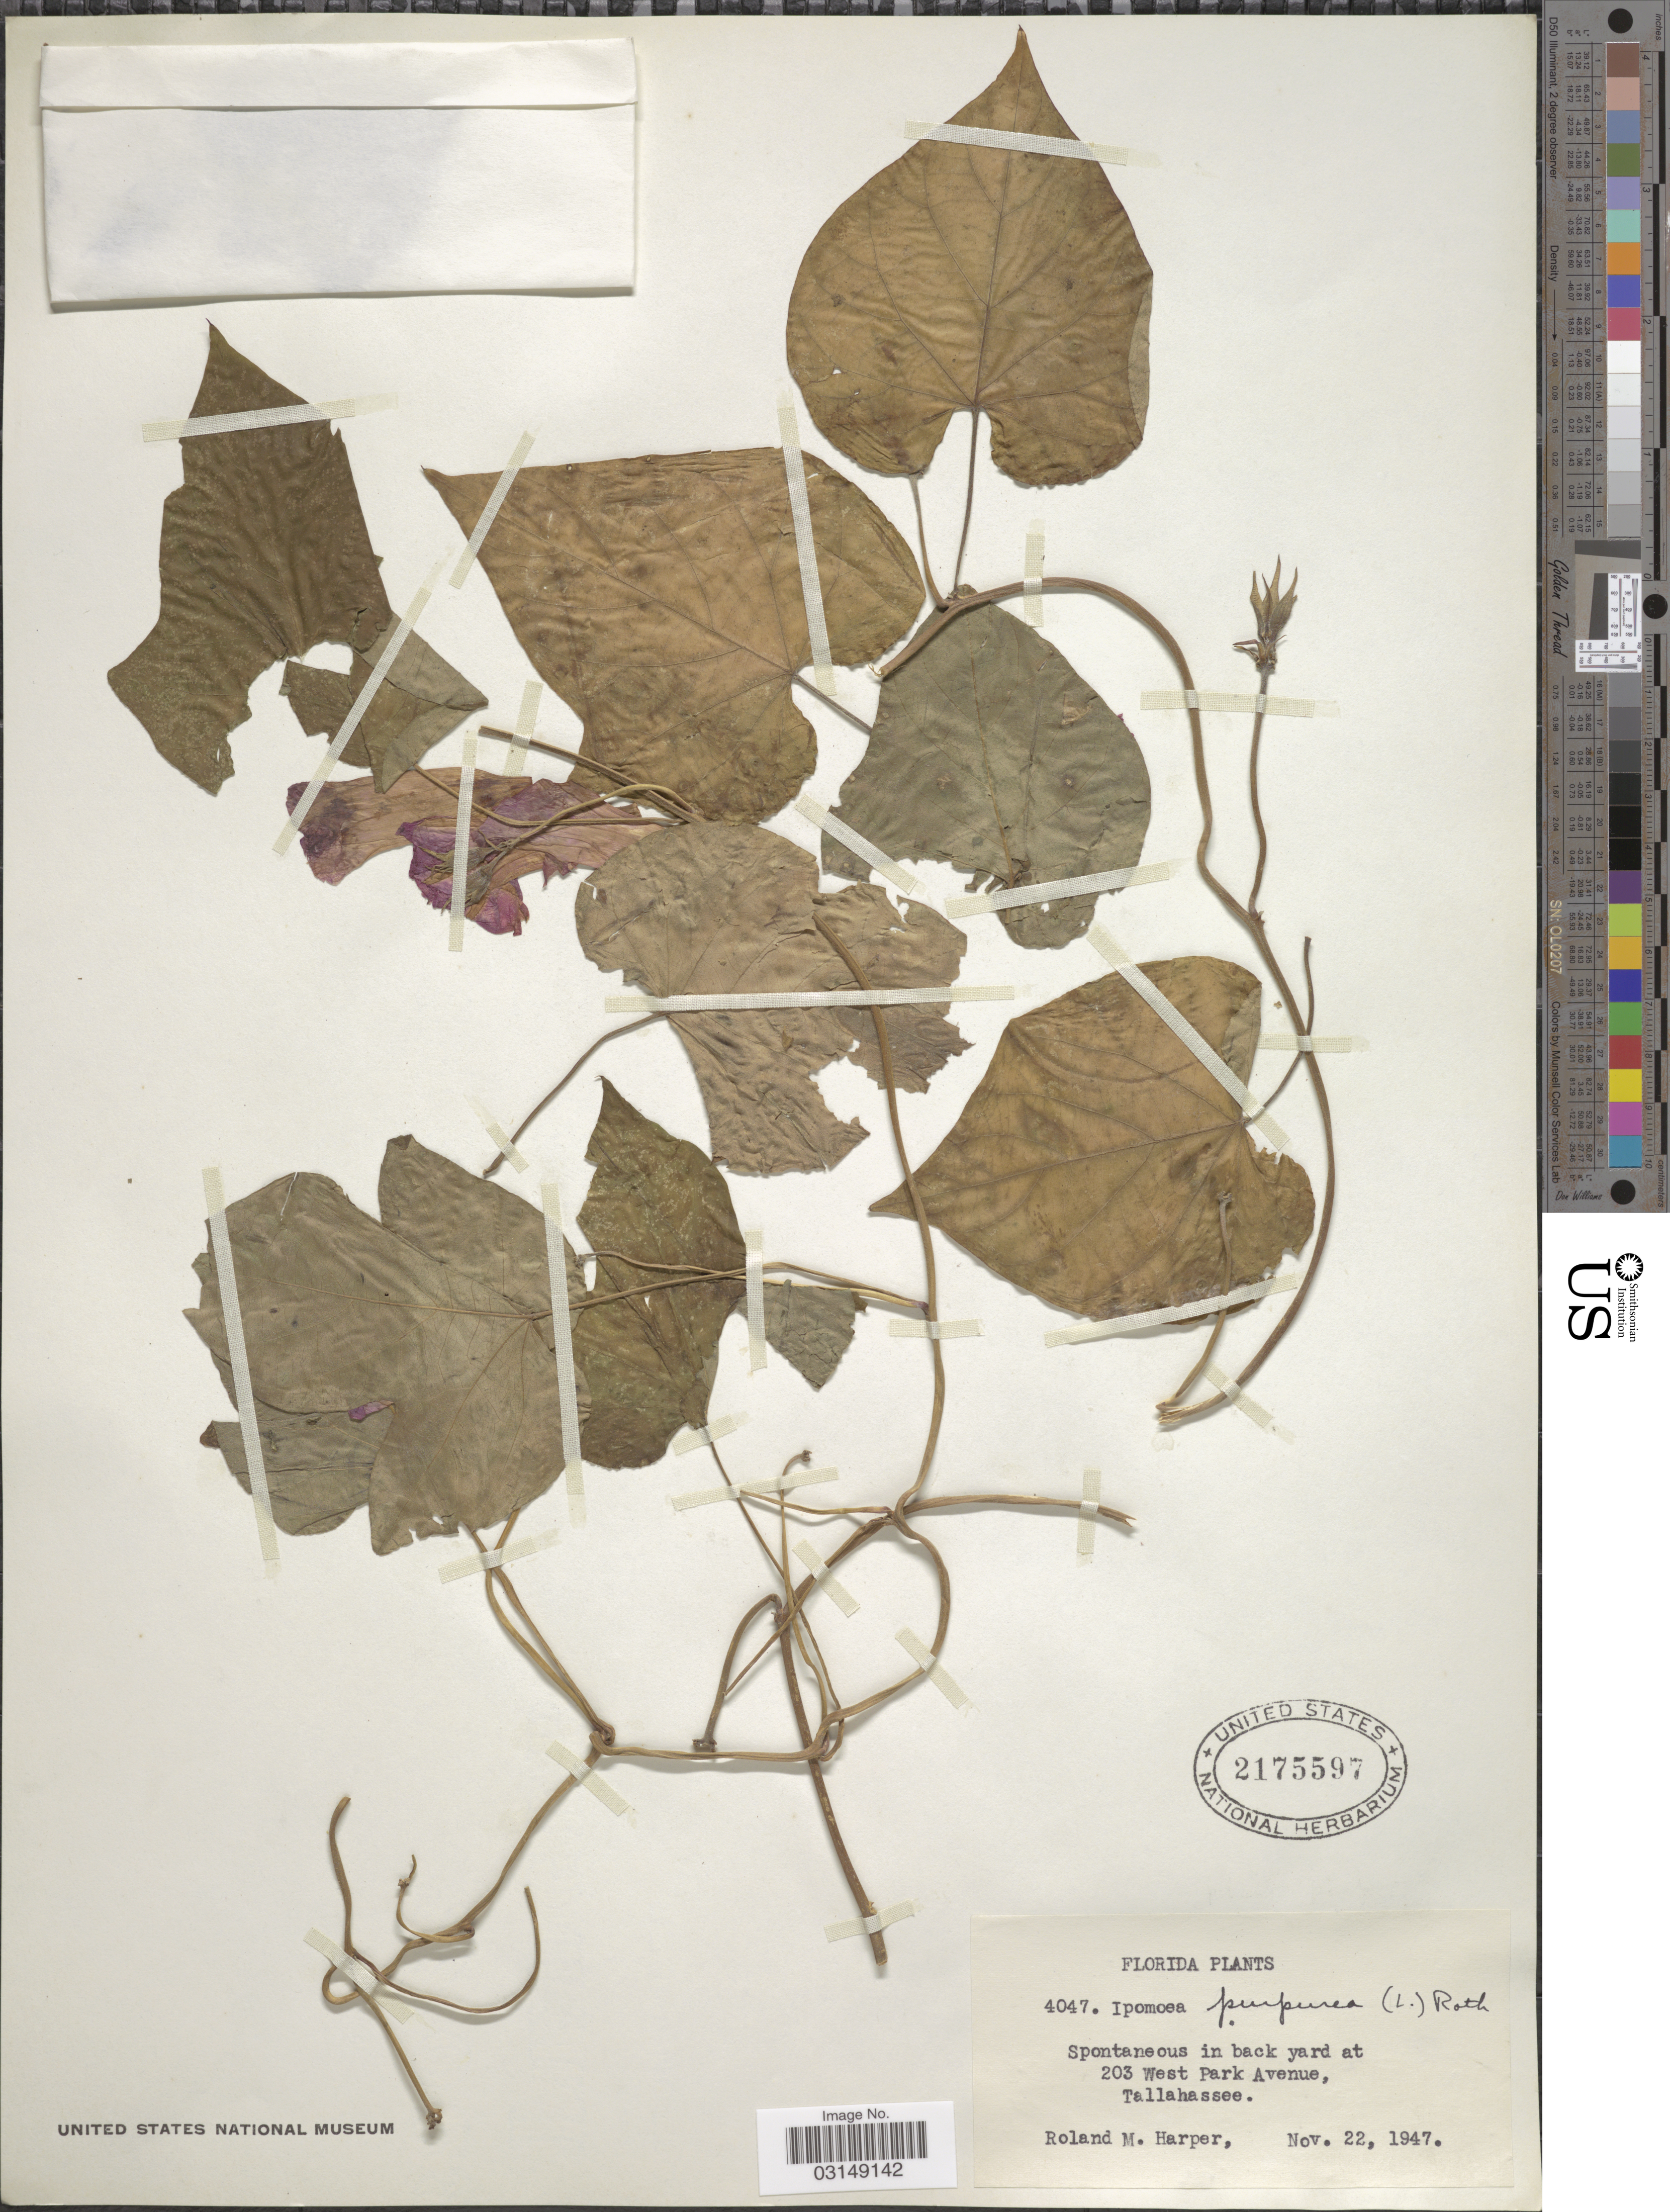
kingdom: Plantae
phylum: Tracheophyta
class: Magnoliopsida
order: Solanales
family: Convolvulaceae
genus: Ipomoea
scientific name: Ipomoea purpurea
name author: (L.) Roth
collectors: R. M. Harper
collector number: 4047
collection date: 1947-11-22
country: United States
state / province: Florida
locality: Back yard at 203 West Park Avenue, Tallahassee.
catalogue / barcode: US 2175597